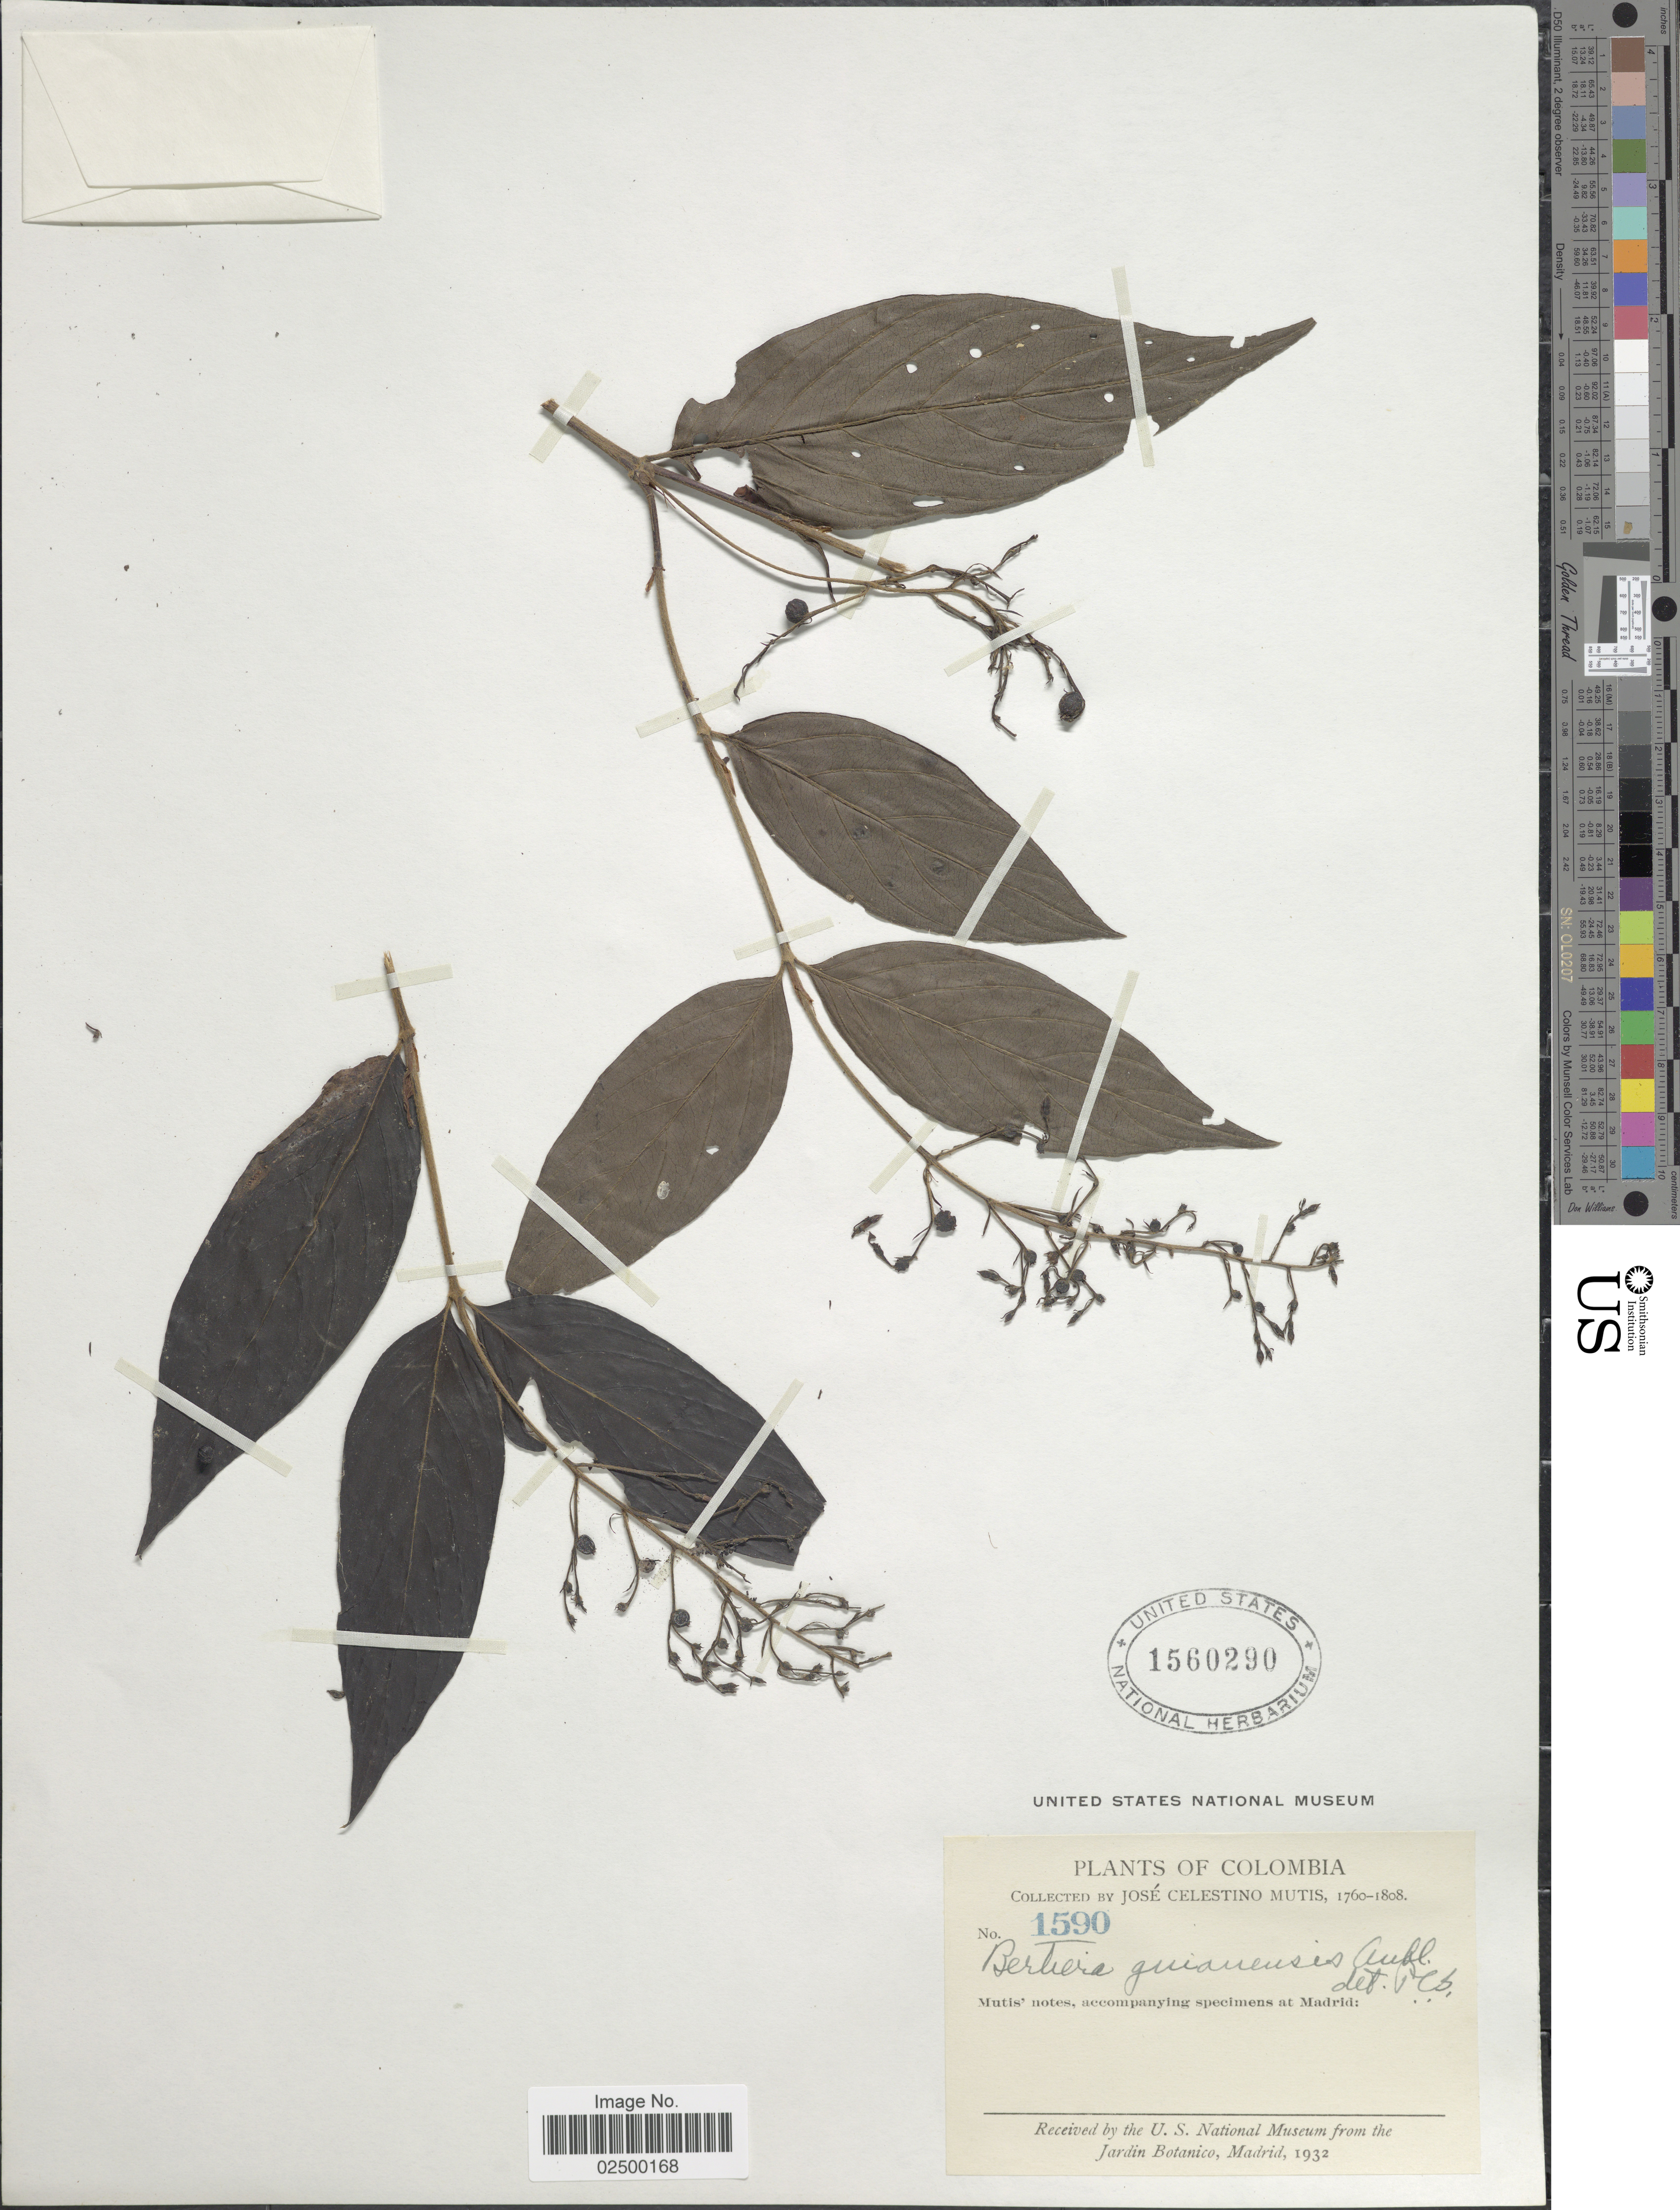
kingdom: Plantae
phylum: Tracheophyta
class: Magnoliopsida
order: Gentianales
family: Rubiaceae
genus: Bertiera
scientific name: Bertiera guianensis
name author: Aubl.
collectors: J. C. B. Mutis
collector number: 1590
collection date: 1760/1808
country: Colombia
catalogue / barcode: US 1560290